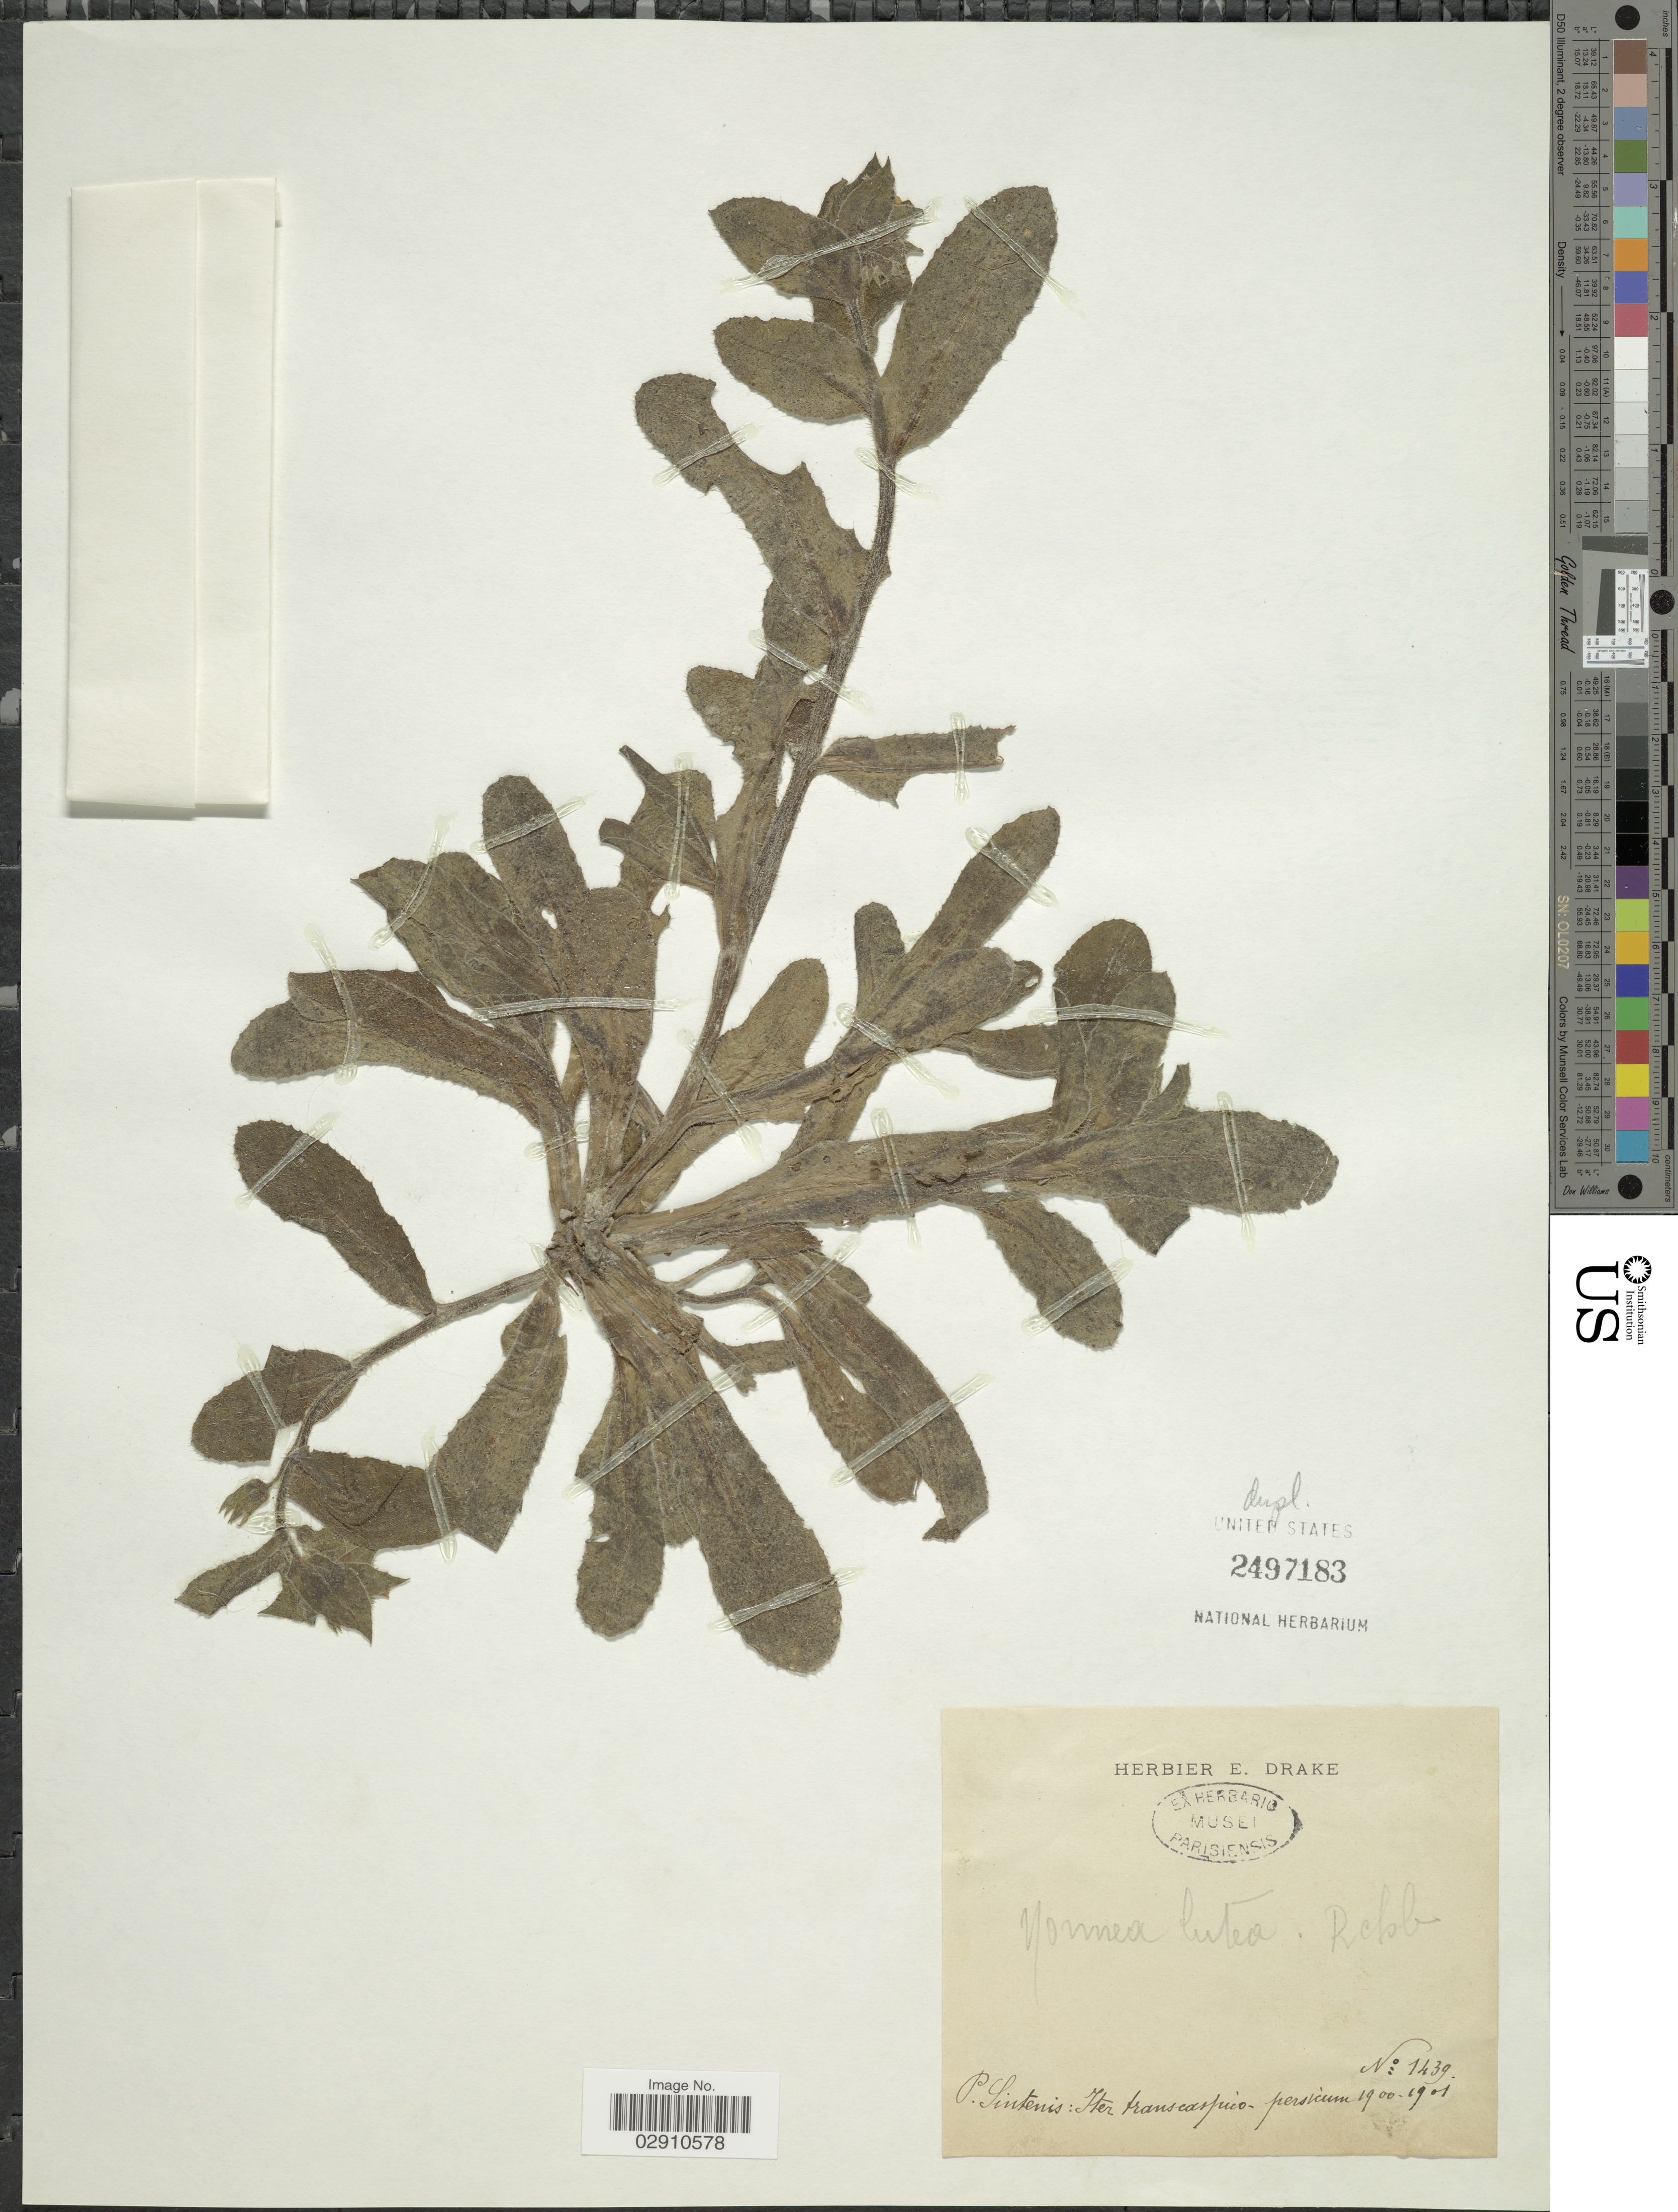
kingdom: Plantae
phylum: Tracheophyta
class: Magnoliopsida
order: Boraginales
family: Boraginaceae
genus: Nonea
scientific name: Nonea lutea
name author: (Desr.) DC.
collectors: P. Sintenis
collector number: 1439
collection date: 1900/1901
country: Iran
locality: Iter transcaspico-persicum.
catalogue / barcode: US 2497183